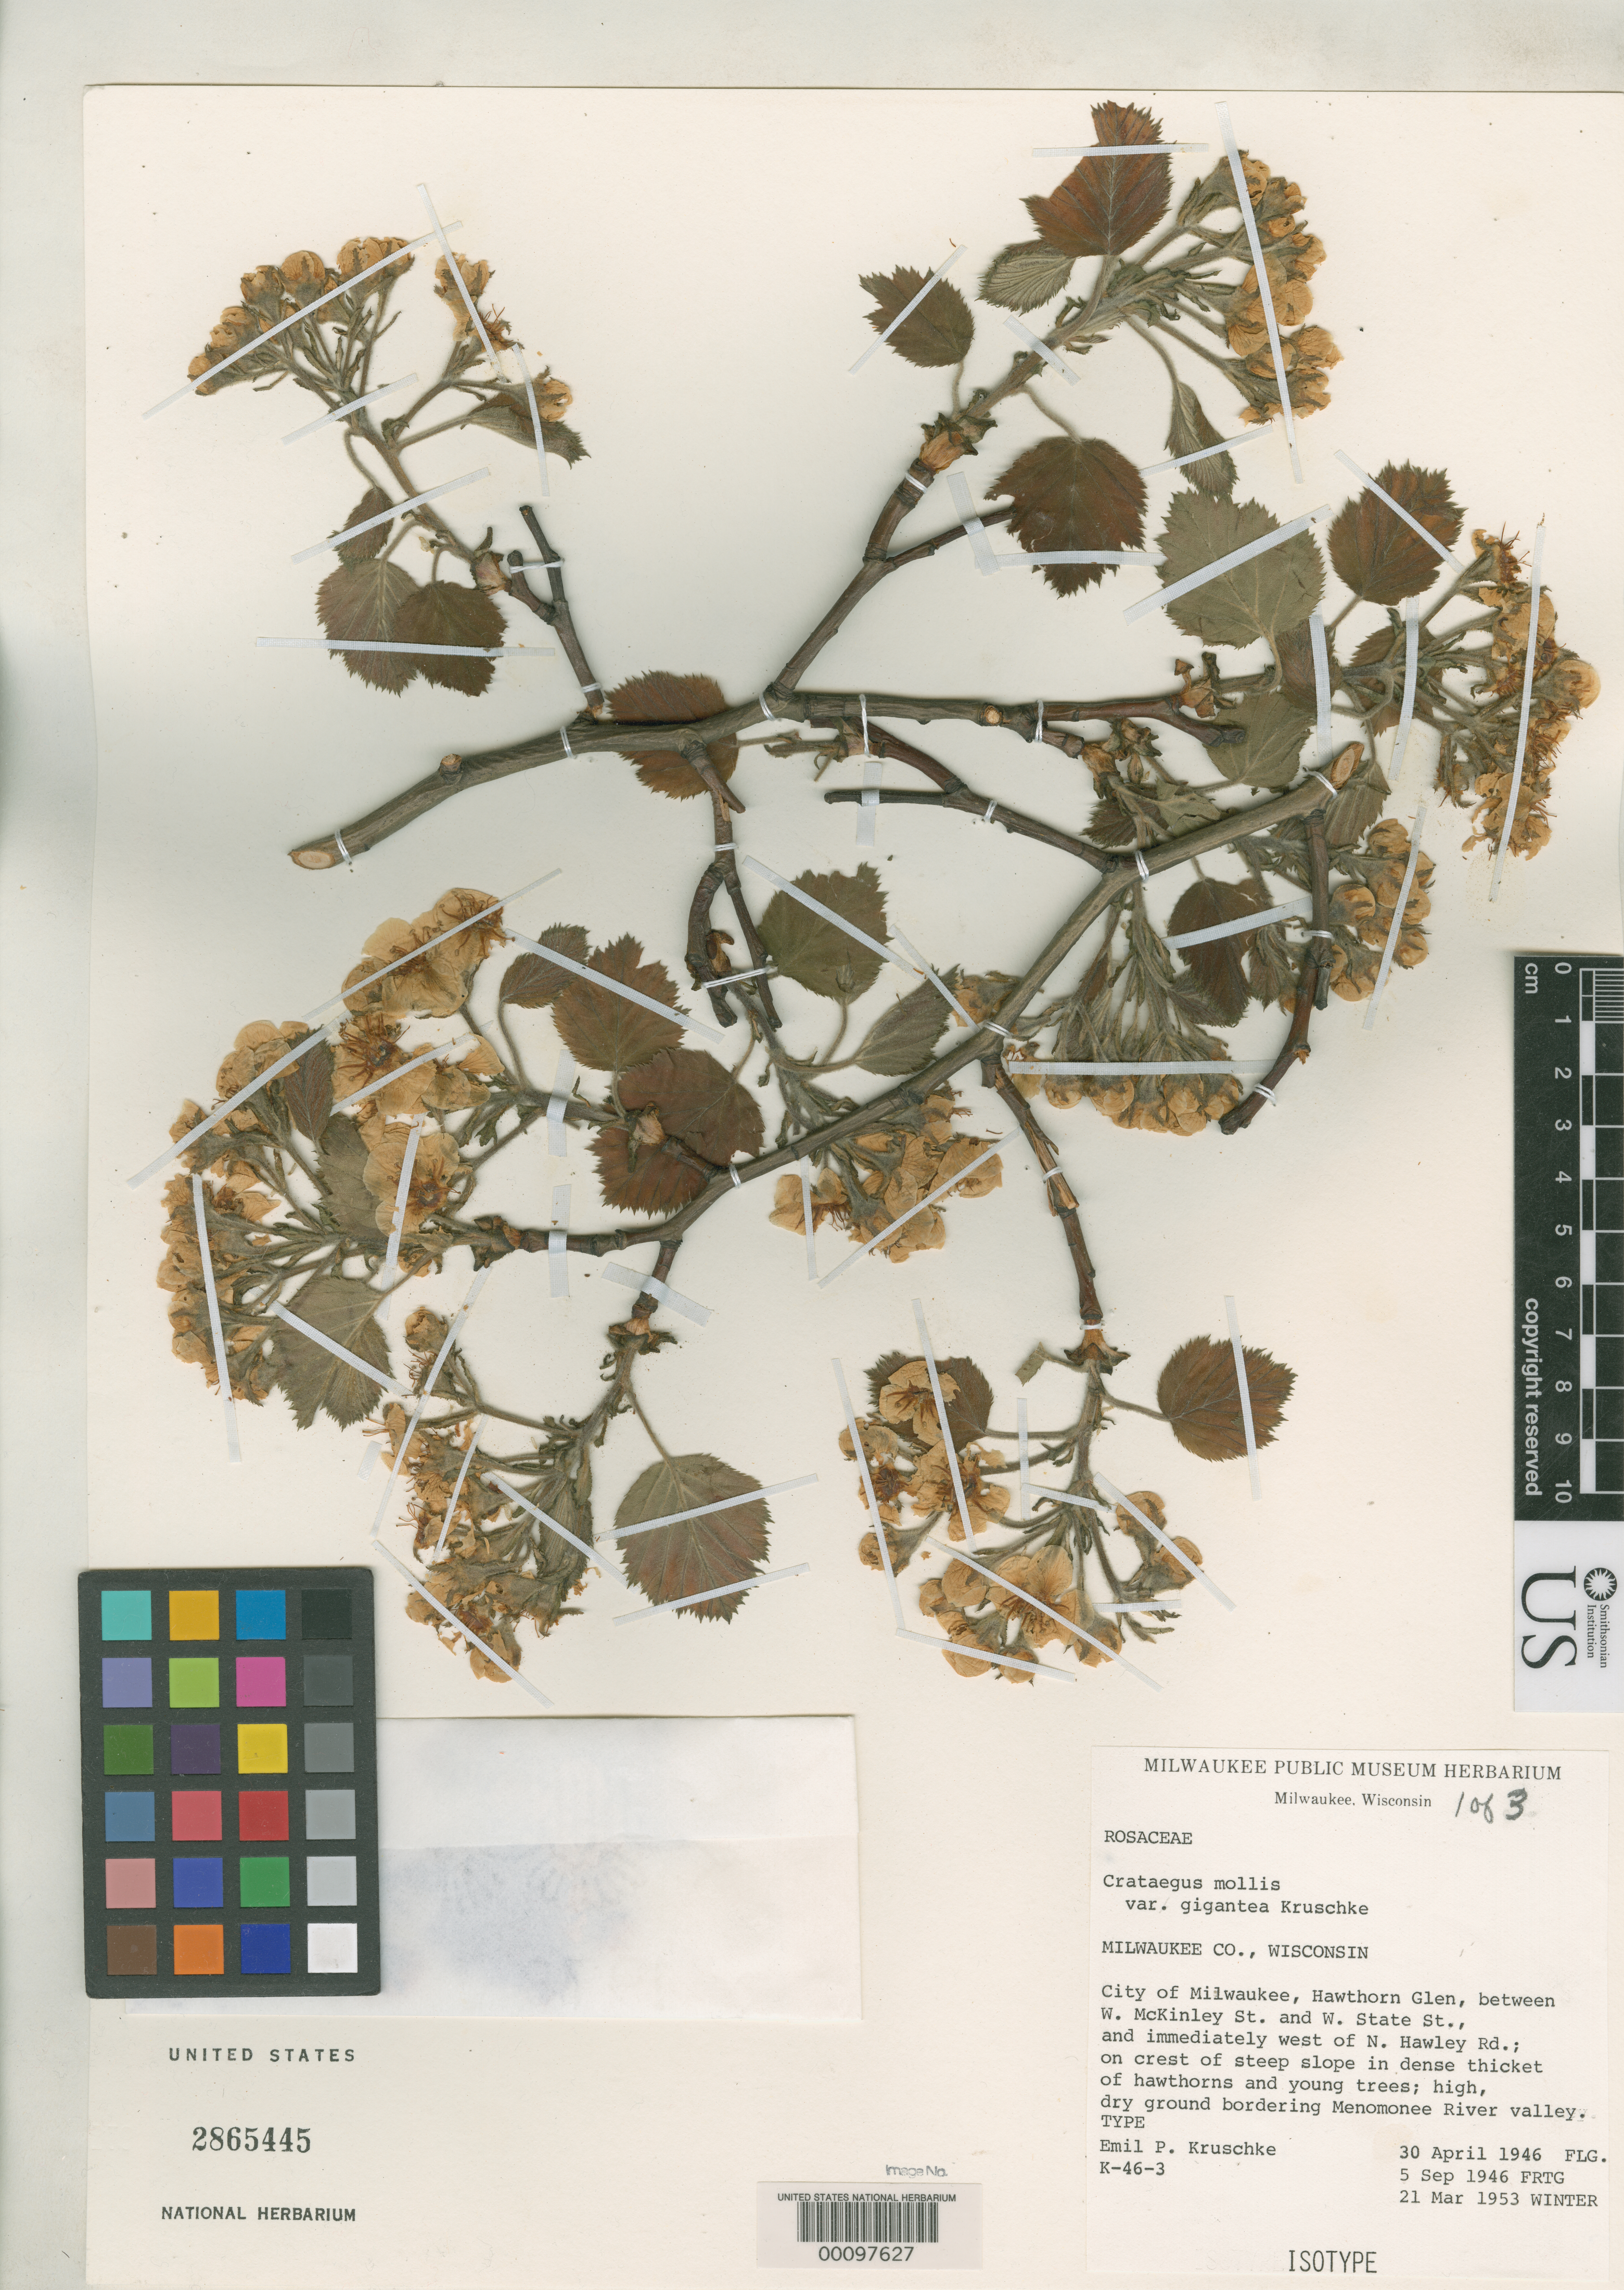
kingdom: Plantae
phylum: Tracheophyta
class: Magnoliopsida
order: Rosales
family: Rosaceae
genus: Crataegus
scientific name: Crataegus mollis var. gigantea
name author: Kruschke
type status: Isotype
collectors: E. Kruschke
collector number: K-46-3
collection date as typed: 05 Sep 1946 and 30 Sep 1946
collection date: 1946-09-05,1946-09-30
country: United States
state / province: Wisconsin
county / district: Milwaukee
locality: Milwaukee at Hawthorn Glen, W. State St. and N. Hawley Rd. at Menomonee River Valley.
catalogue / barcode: US 2865445